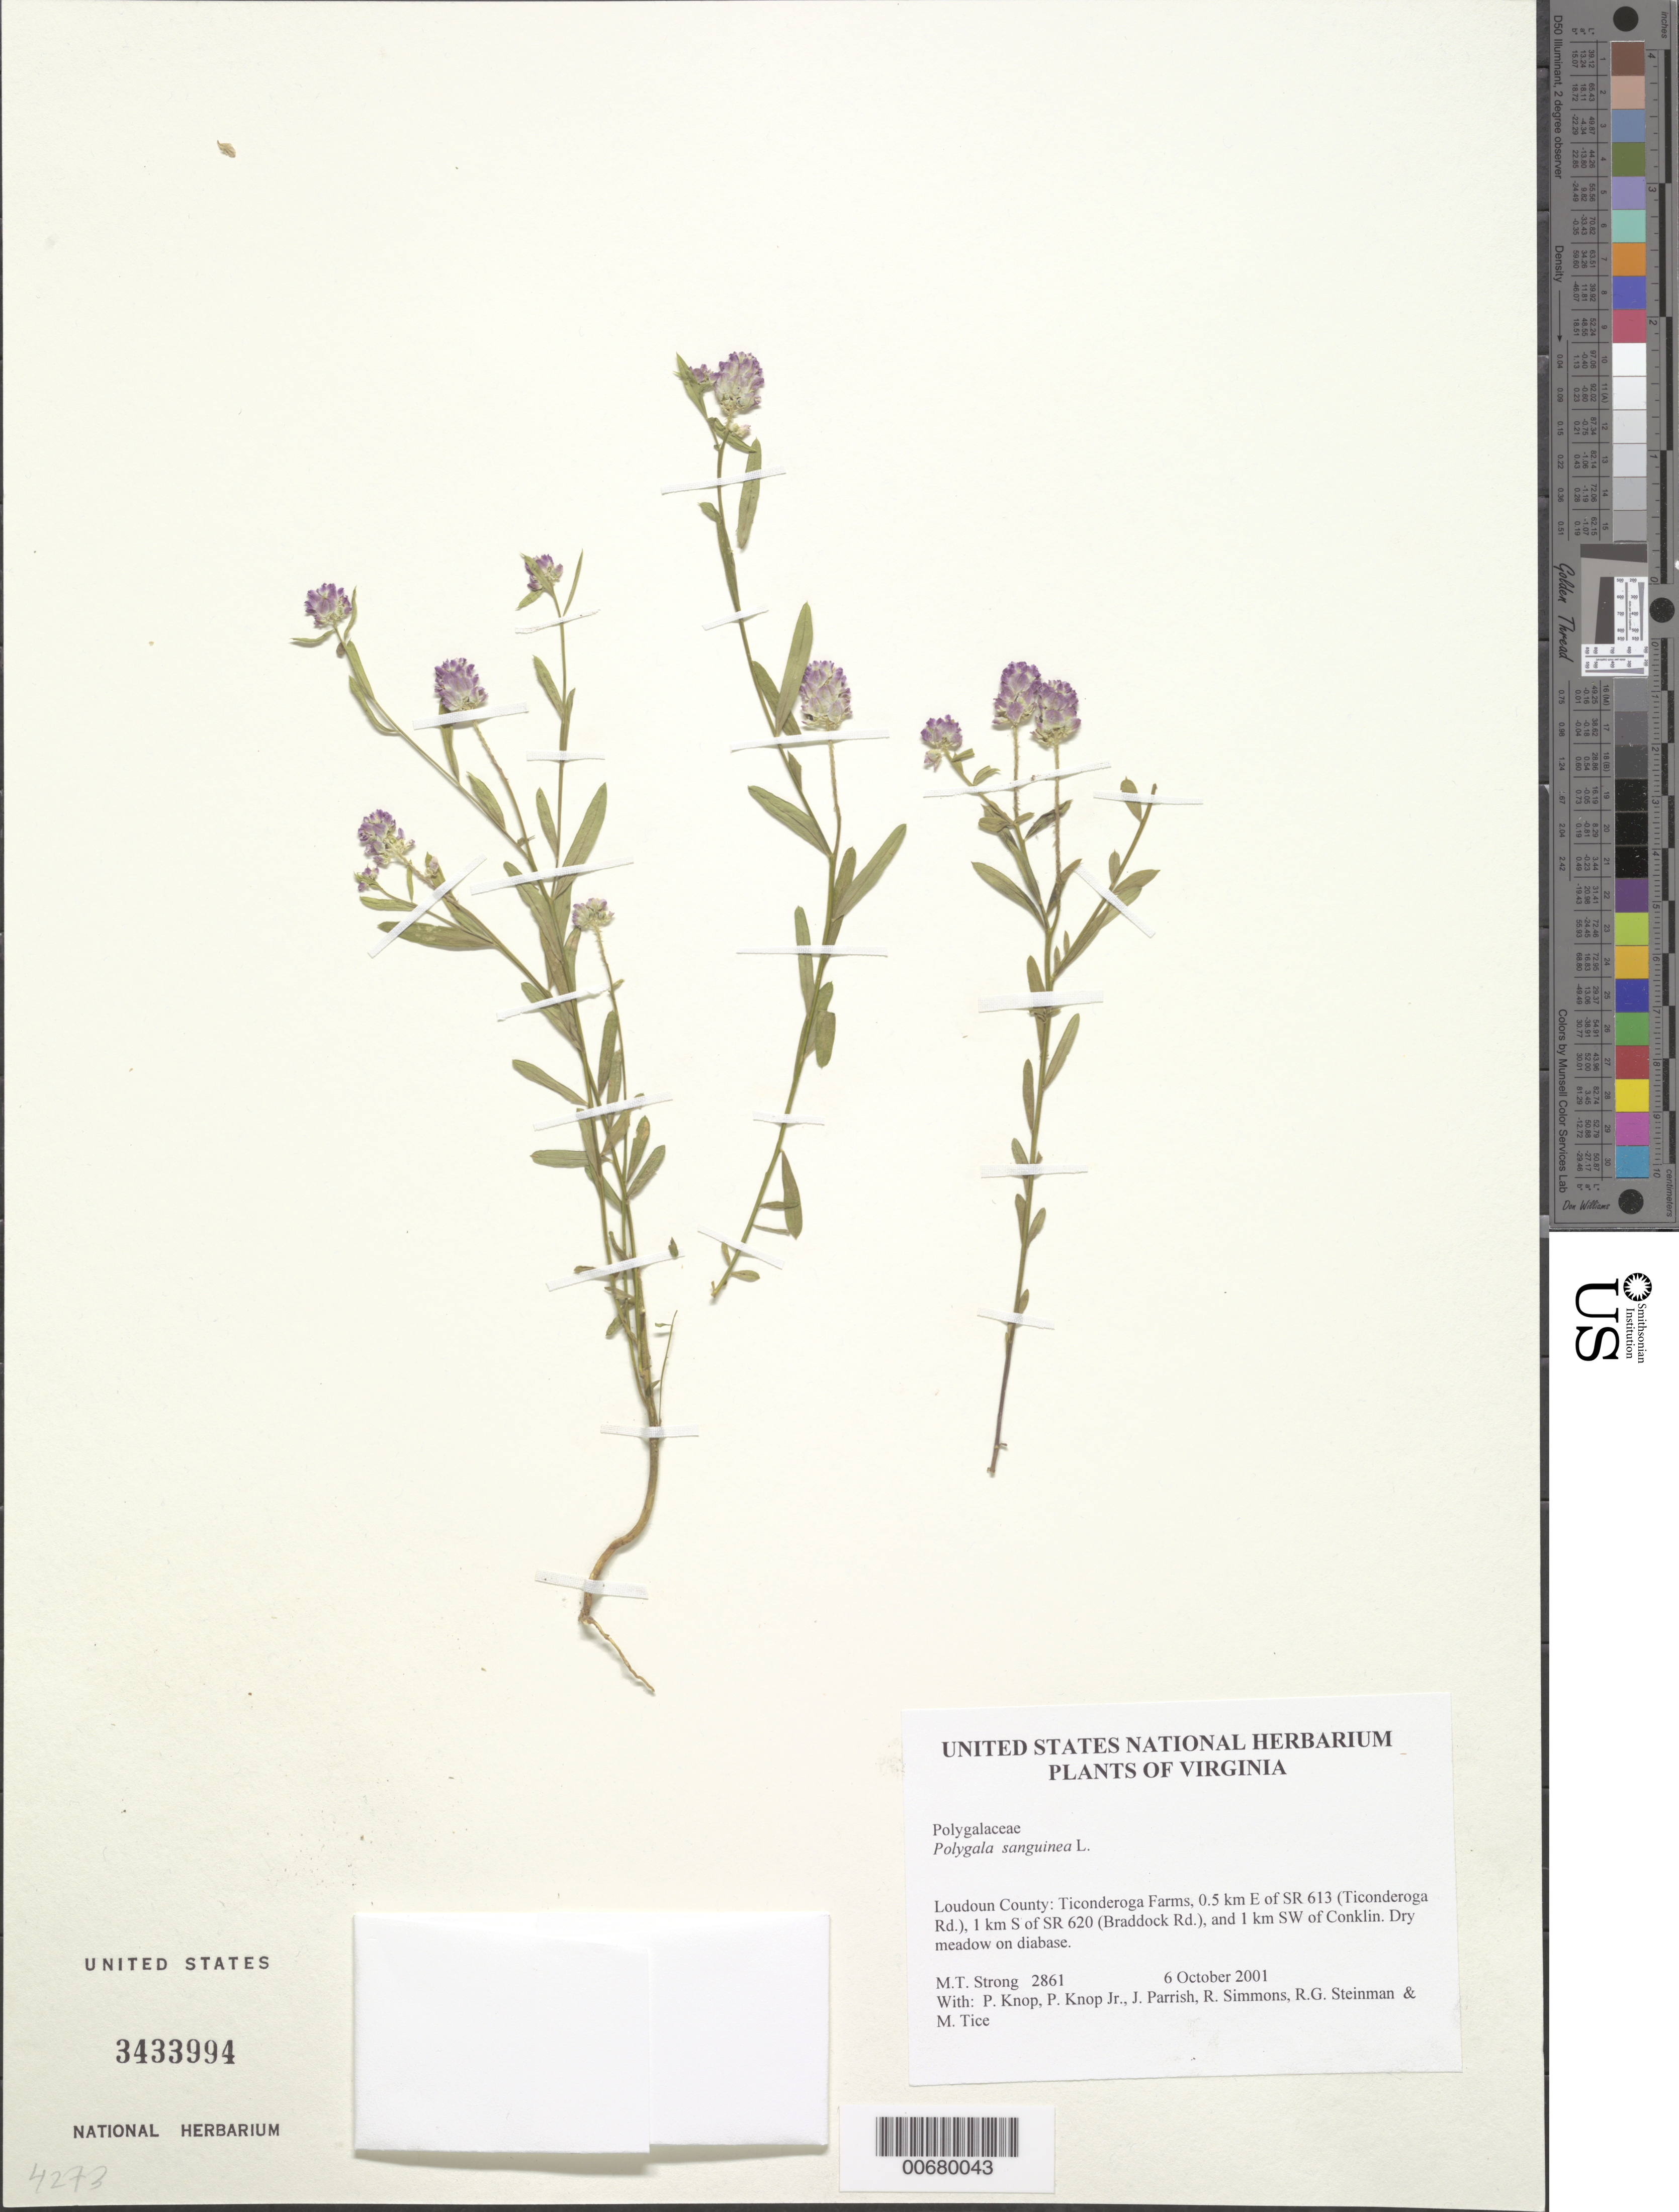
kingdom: Plantae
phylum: Tracheophyta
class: Magnoliopsida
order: Fabales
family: Polygalaceae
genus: Polygala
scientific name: Polygala sanguinea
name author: L.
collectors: M. T. Strong, P. Knop, P. Knop, J. Parrish & et al.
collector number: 2861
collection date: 2001-10-06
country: United States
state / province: Virginia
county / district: Loudoun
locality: Ticonderoga Farms, 0.5 km E of SR 613 (Ticibderifa Rd.), 1 km S of SR 620 (Braddock Rd.), and 1 km SW of Conklin.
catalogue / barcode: US 3433994